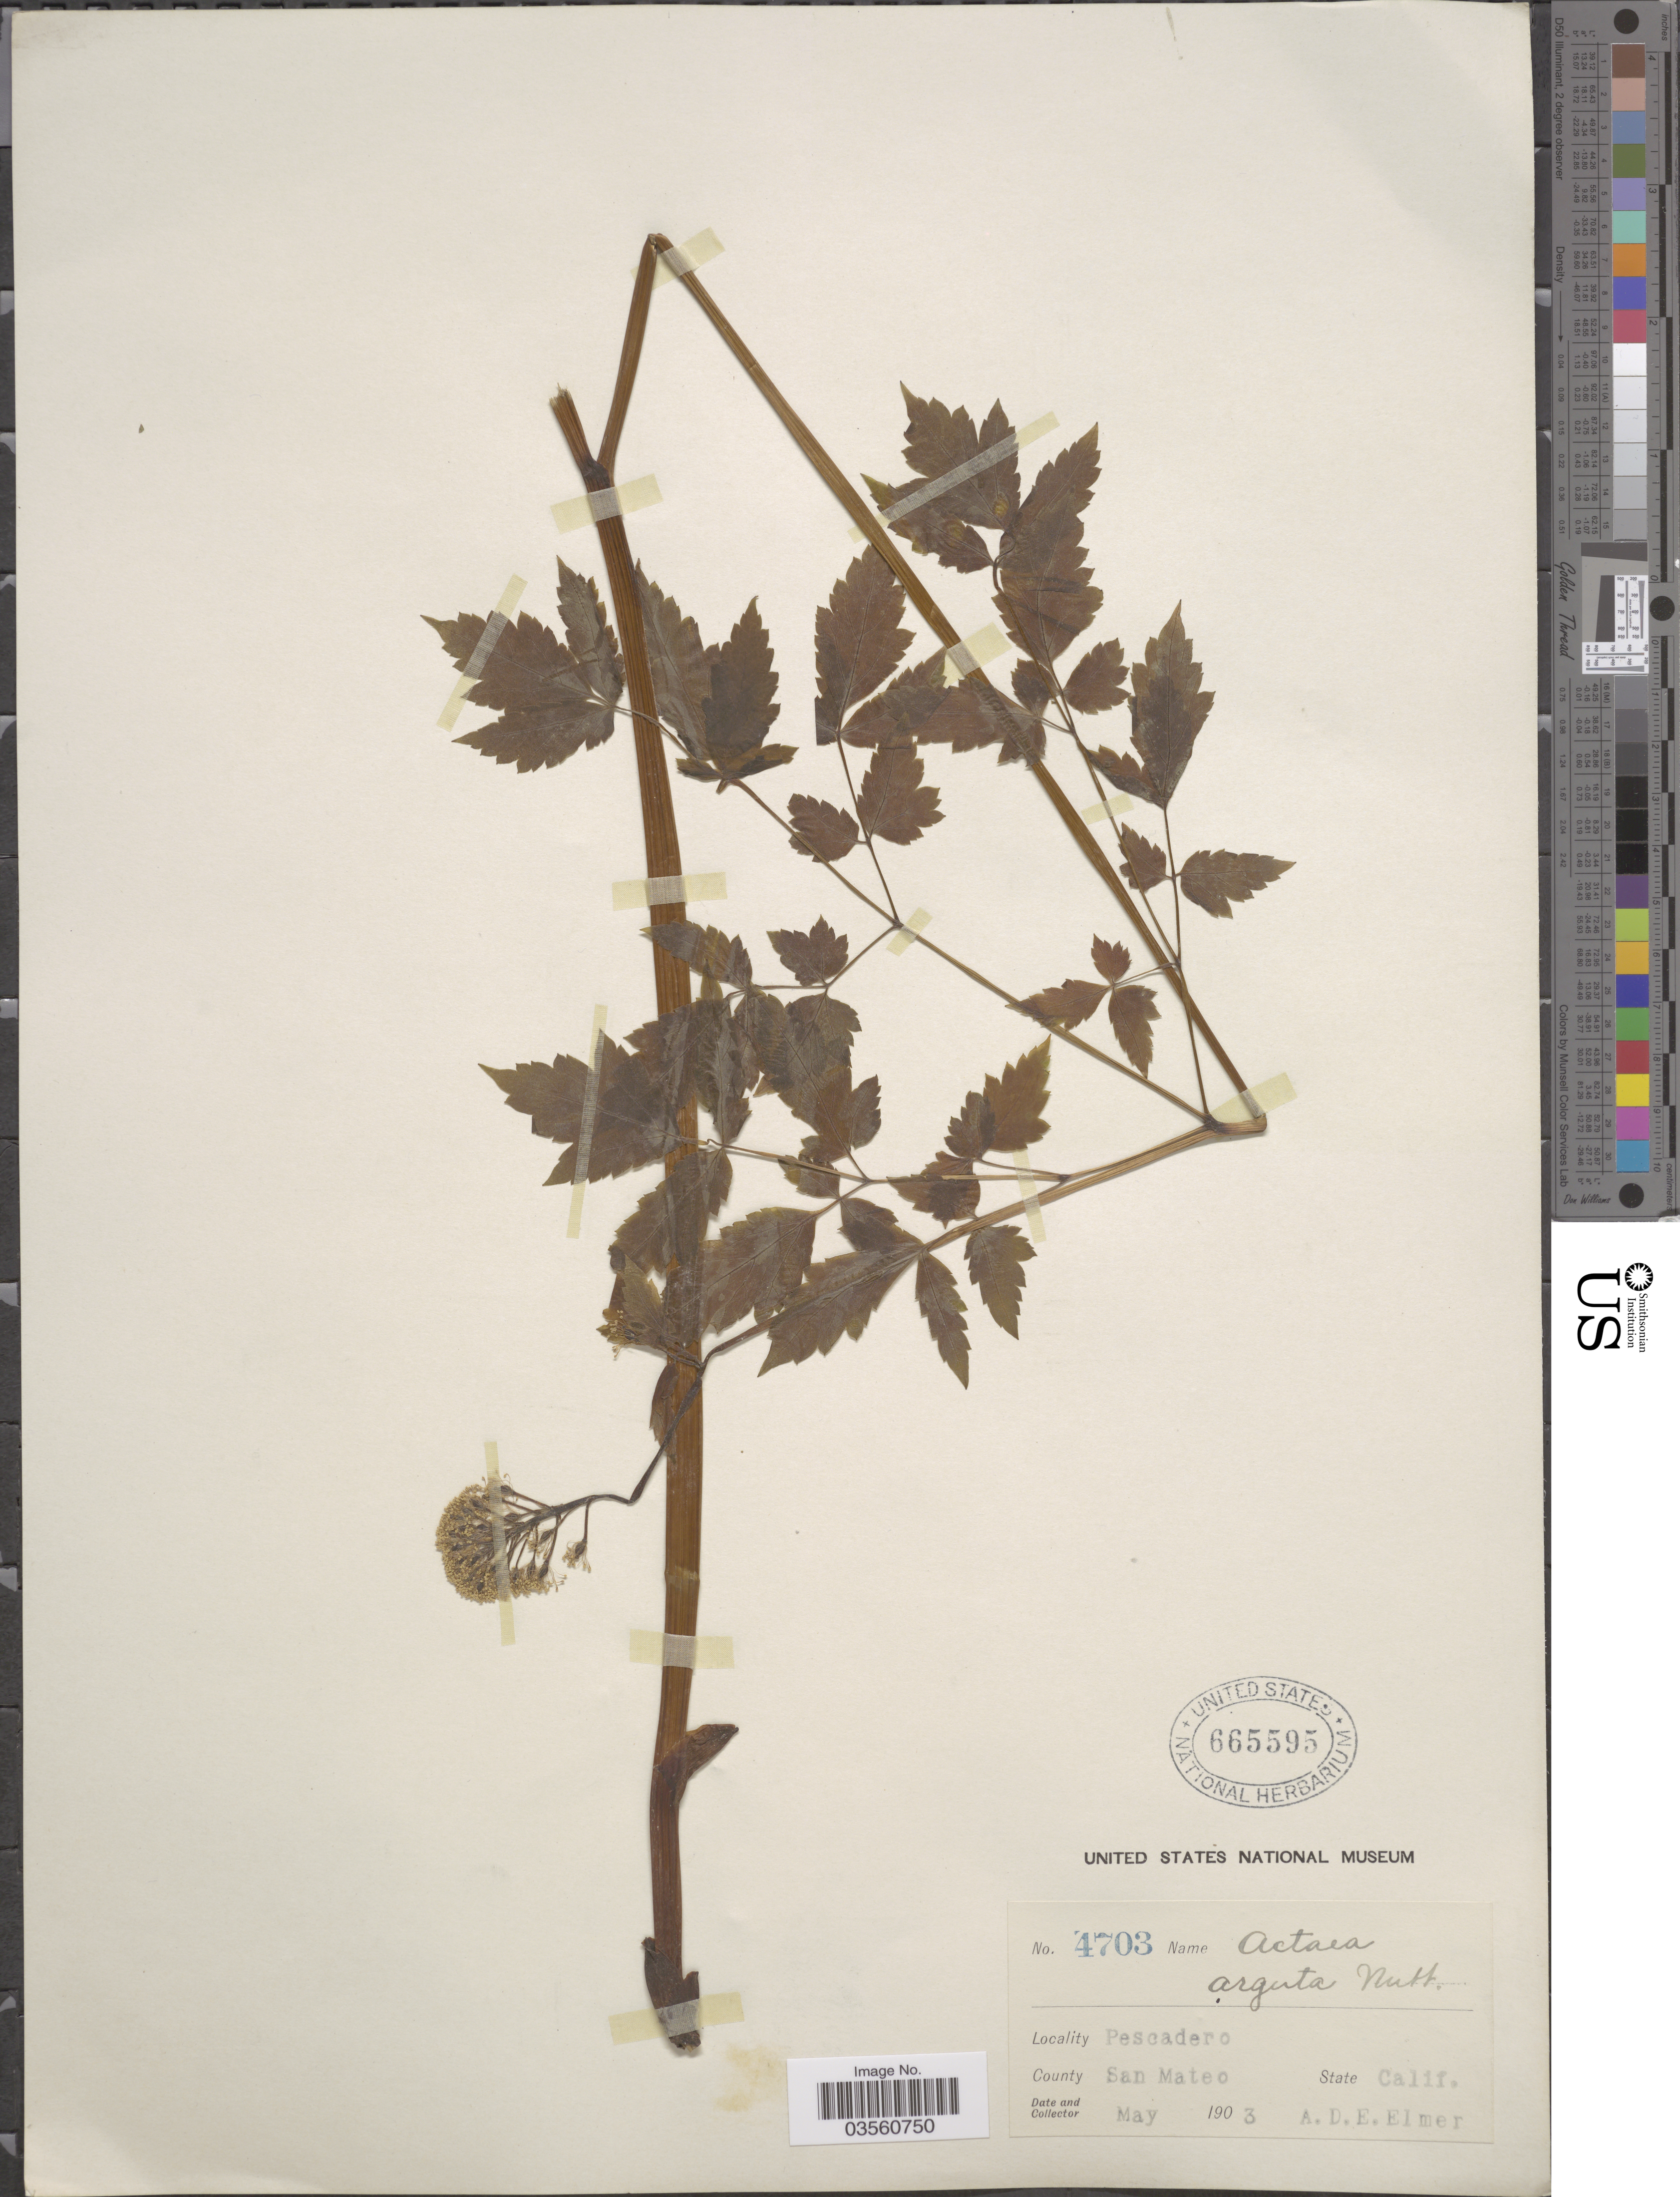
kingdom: Plantae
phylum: Tracheophyta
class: Magnoliopsida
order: Ranunculales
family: Ranunculaceae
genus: Actaea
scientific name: Actaea rubra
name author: (Aiton) Willd.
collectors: A. D. E. Elmer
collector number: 4703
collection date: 1903-05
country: United States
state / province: California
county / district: San Mateo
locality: Pescadero. County San Mateo.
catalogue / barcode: US 665595